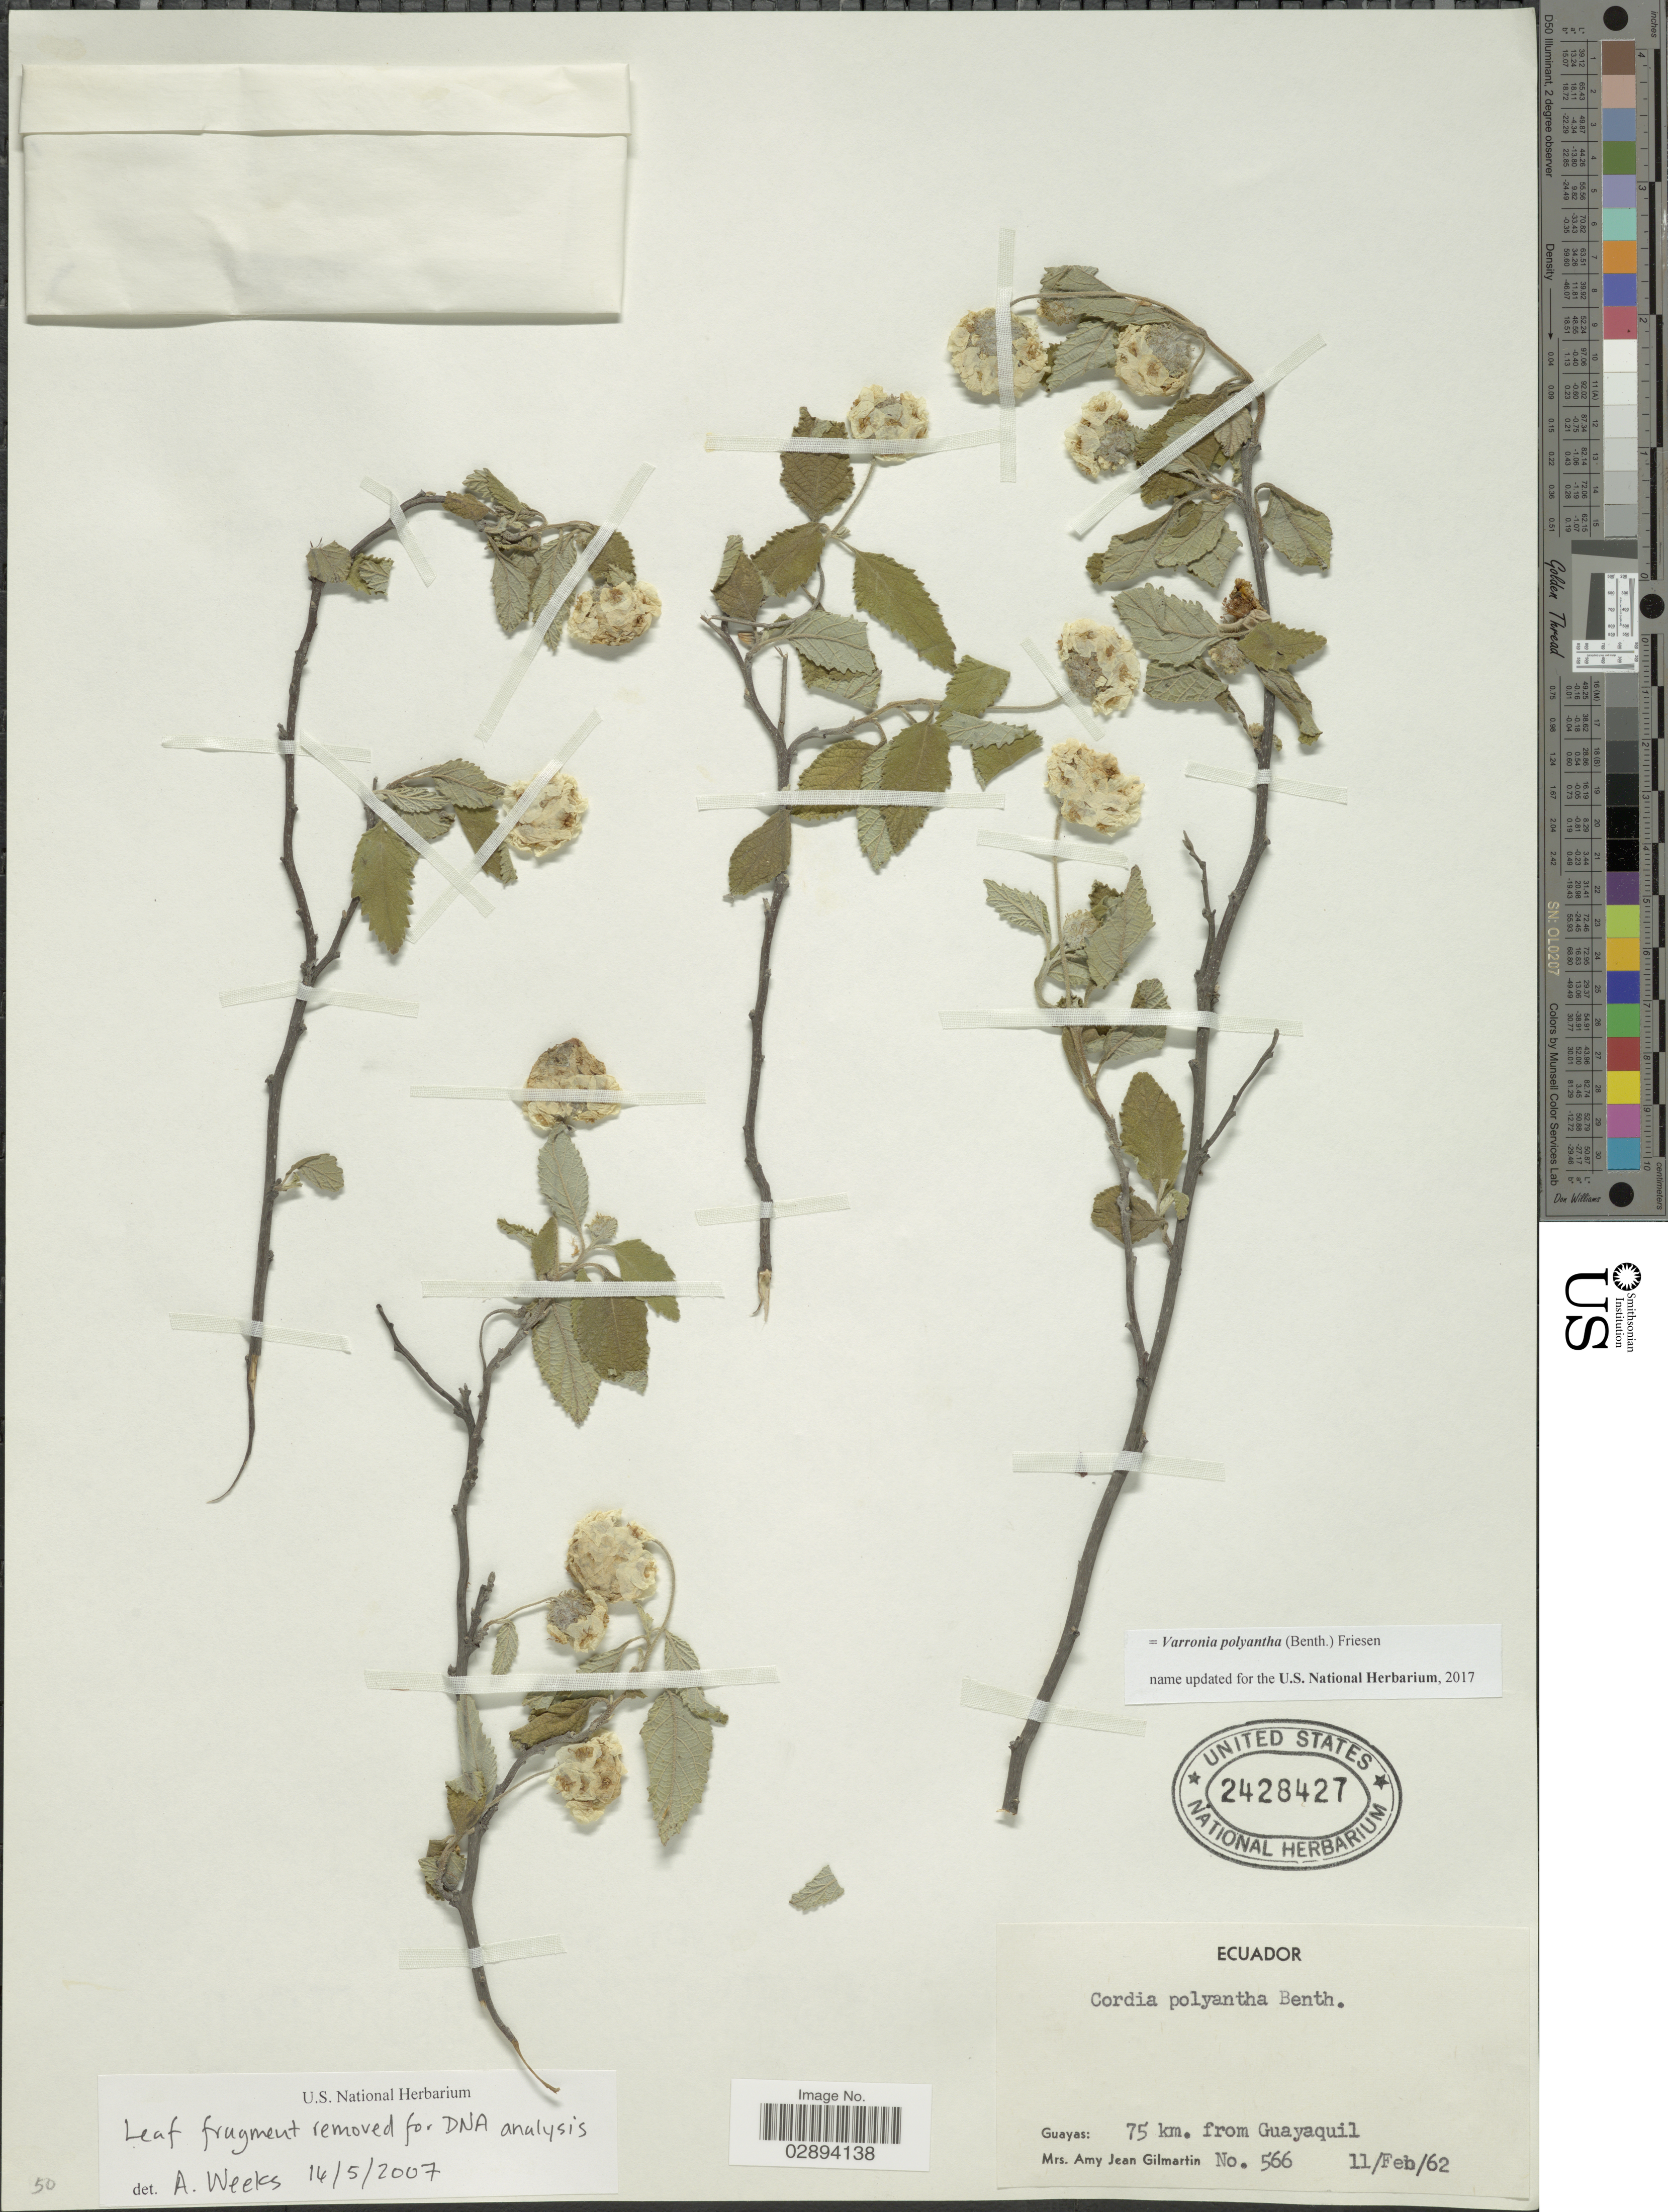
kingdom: Plantae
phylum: Tracheophyta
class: Magnoliopsida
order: Boraginales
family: Cordiaceae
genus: Varronia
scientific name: Varronia polyantha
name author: (Benth.) Friesen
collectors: A. J. Gilmartin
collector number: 566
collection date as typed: Transcribed d/m/y: 11/2/62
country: Ecuador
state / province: Guayas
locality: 75 km. from Guayaquil.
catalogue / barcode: US 2428427